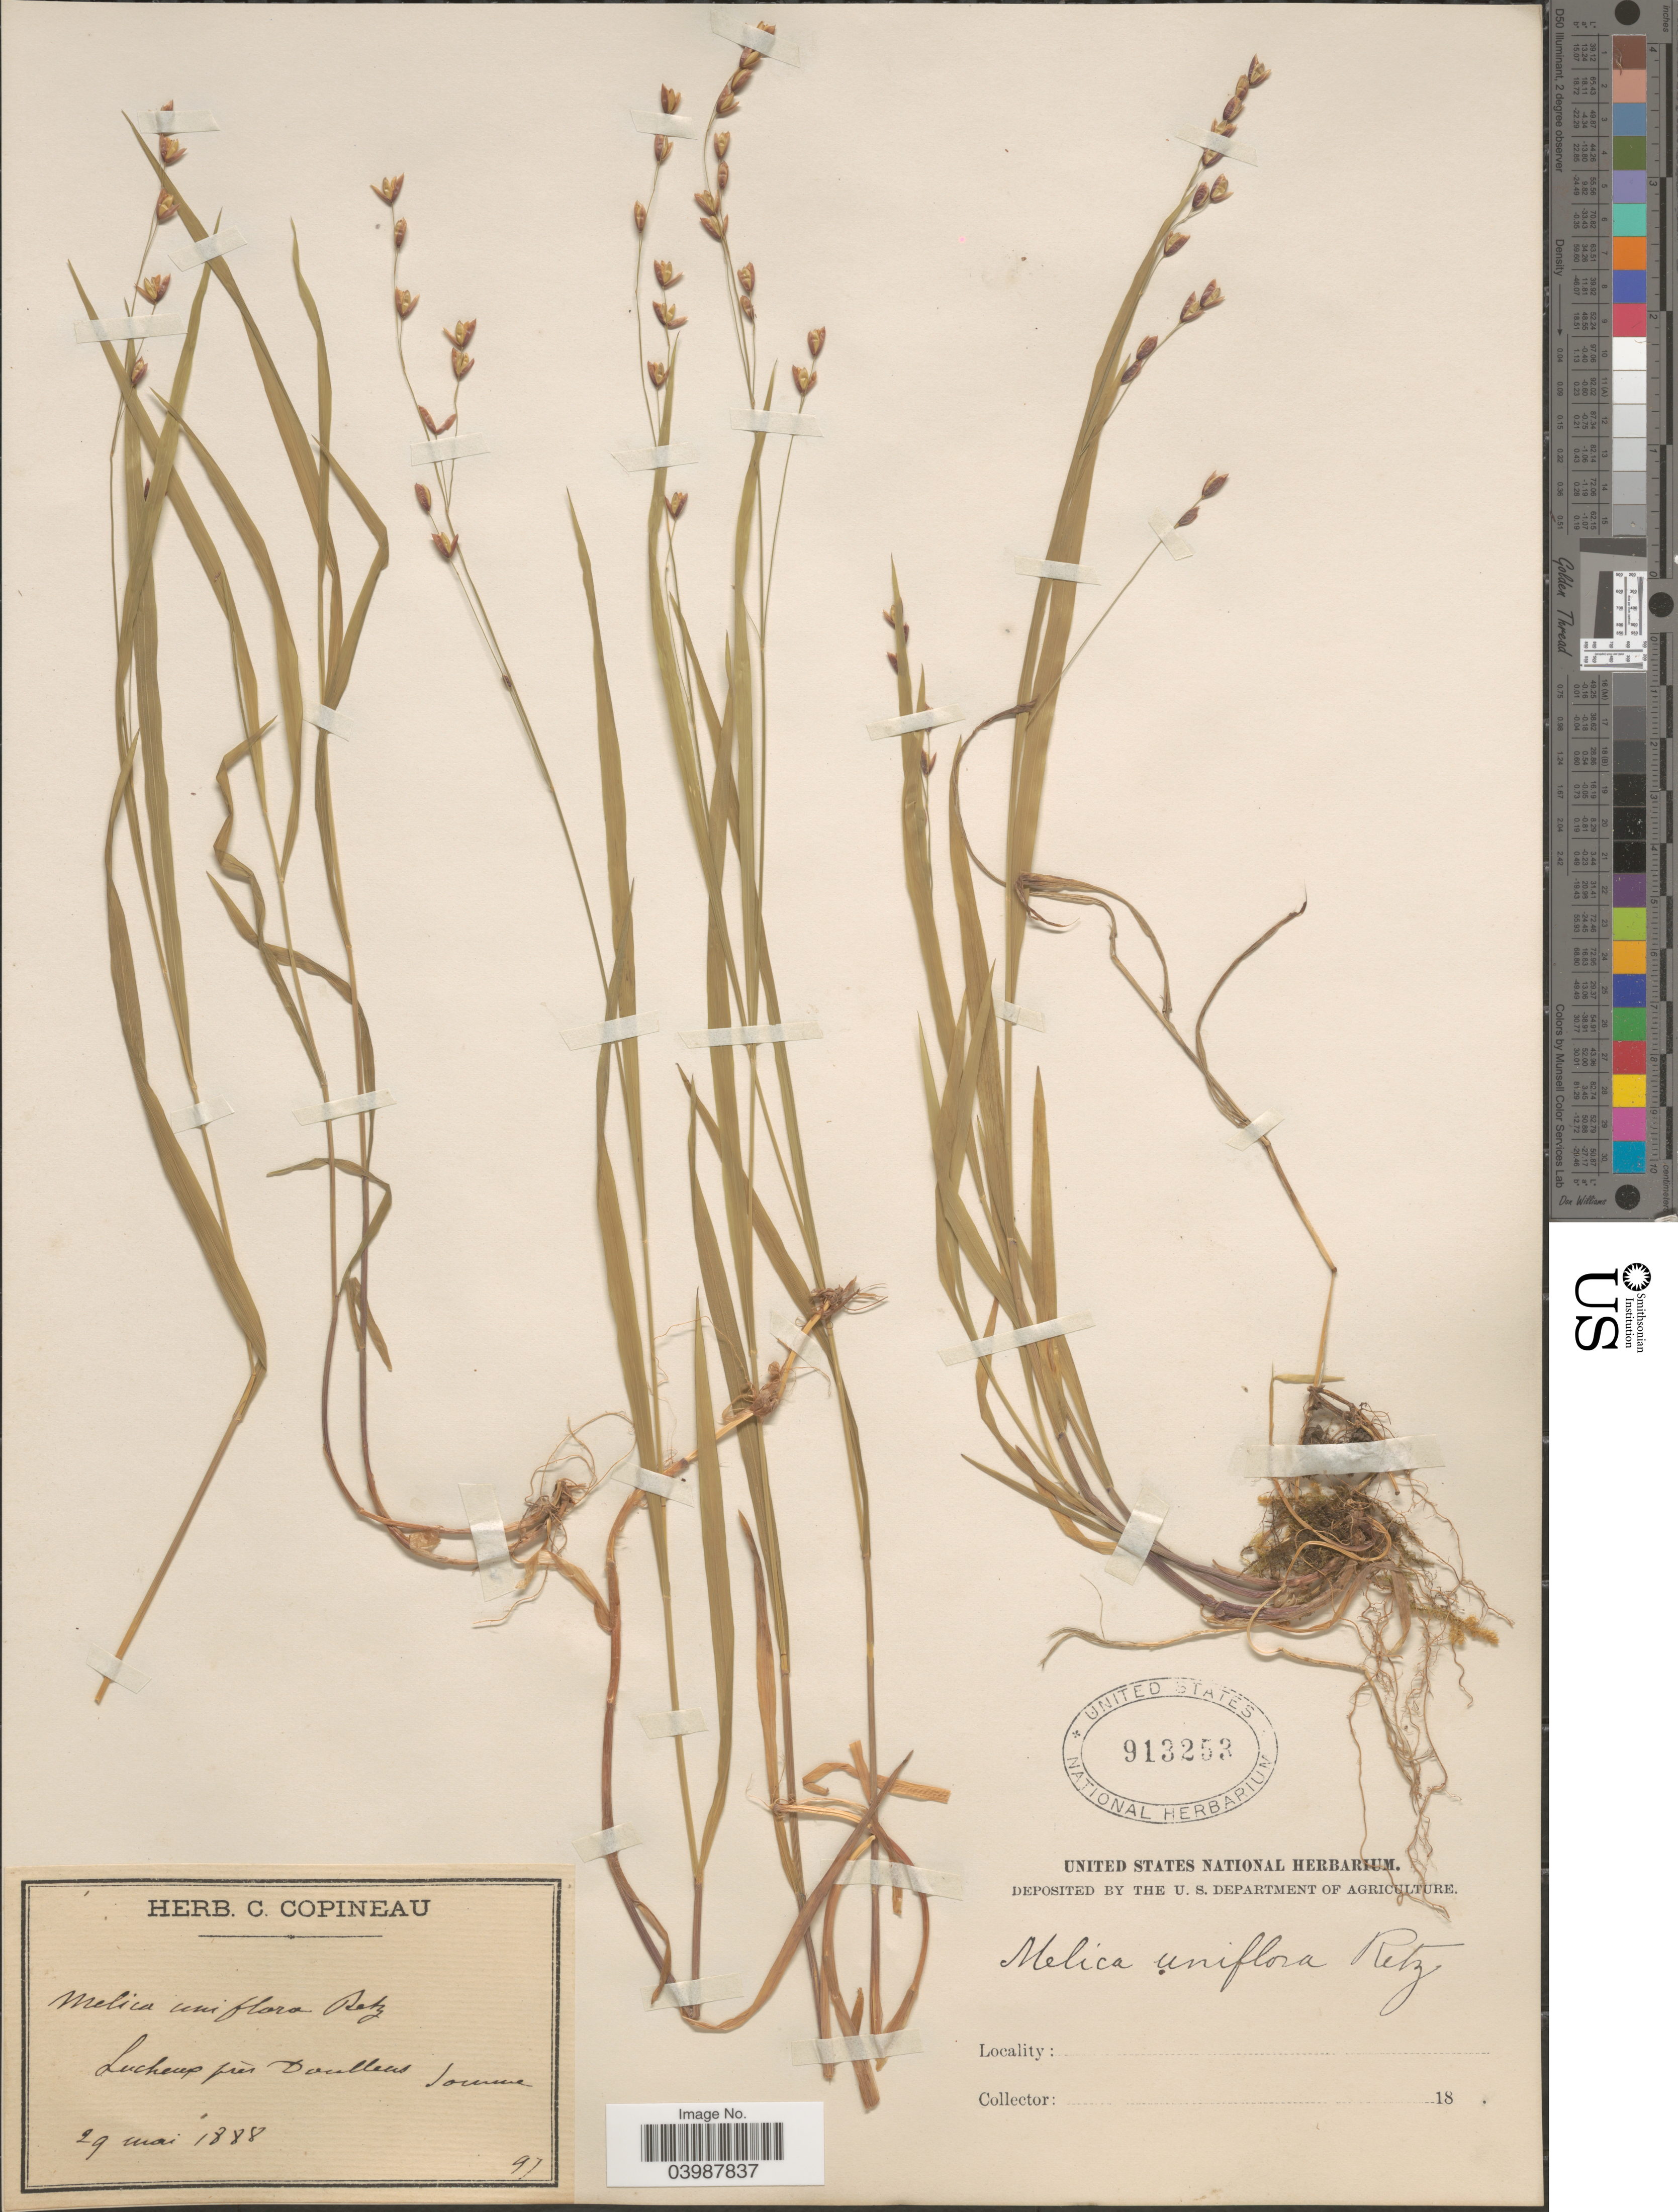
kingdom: Plantae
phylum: Tracheophyta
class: Liliopsida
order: Poales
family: Poaceae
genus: Melica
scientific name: Melica uniflora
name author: Retz.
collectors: ex herb. C. Copineau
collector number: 97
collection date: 1888-05-29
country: France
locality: Lucheux près Doullens. Somme.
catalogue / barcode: US 913253